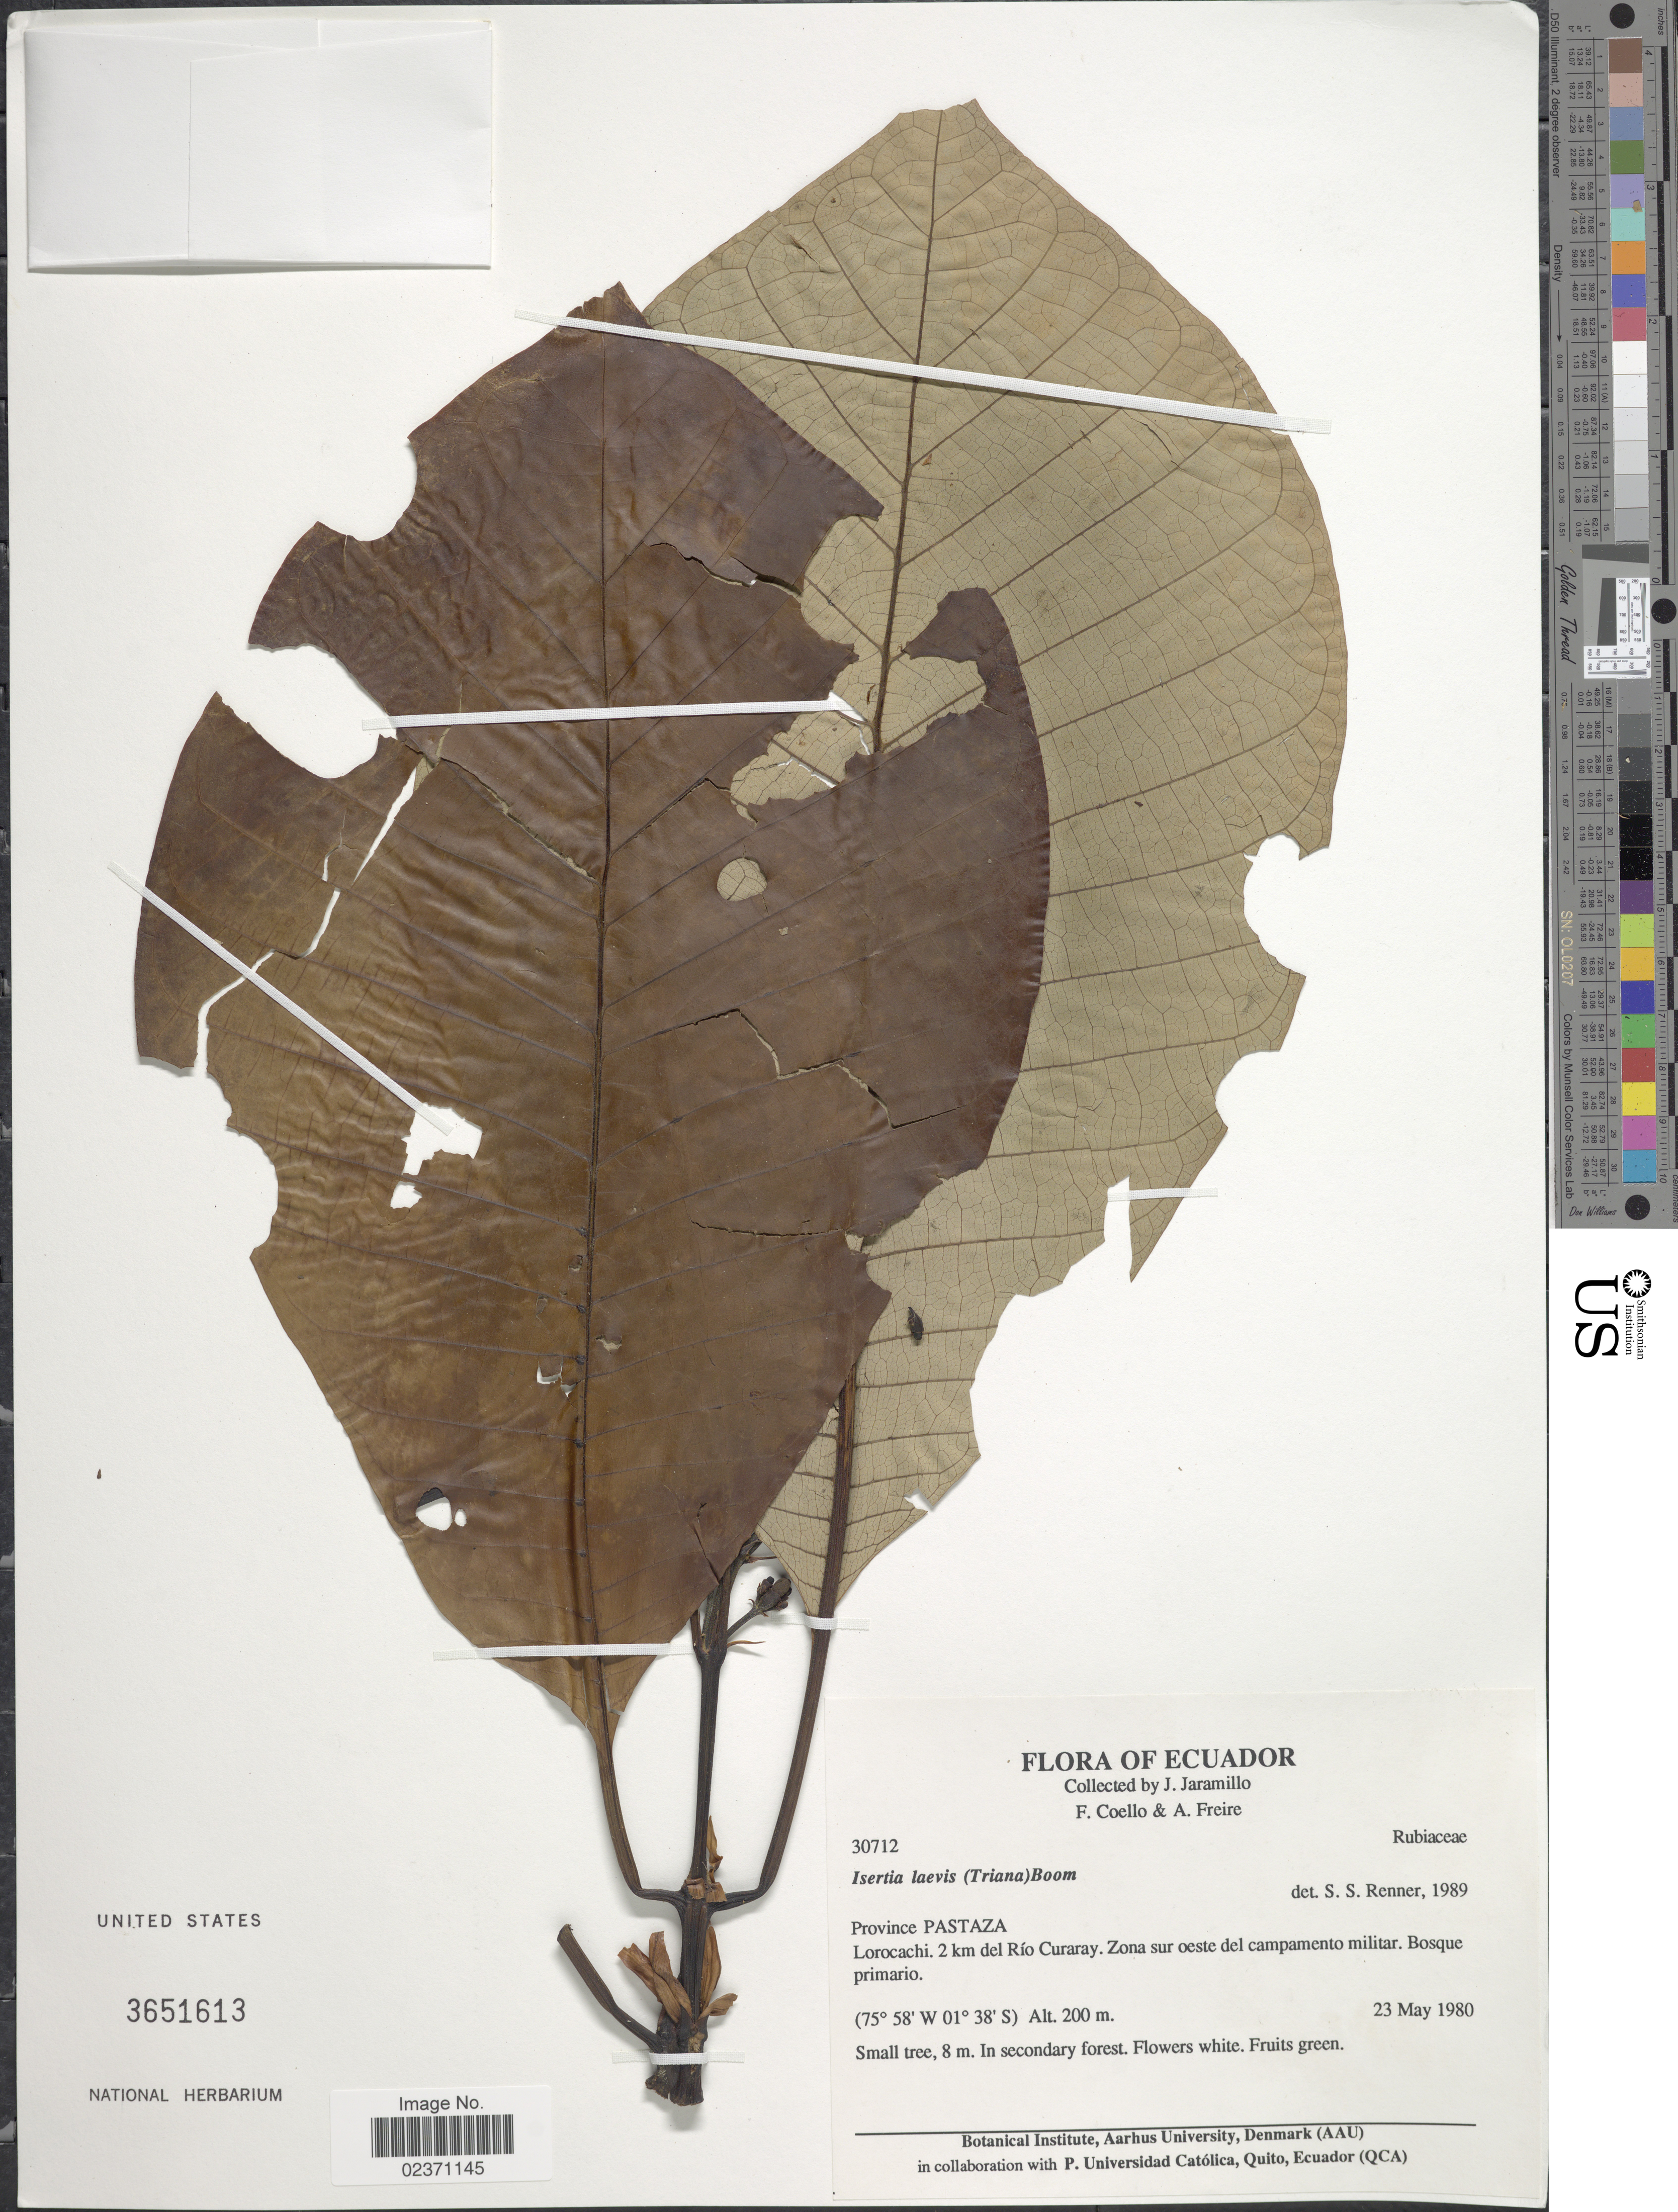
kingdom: Plantae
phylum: Tracheophyta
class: Magnoliopsida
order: Gentianales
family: Rubiaceae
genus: Isertia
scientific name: Isertia laevis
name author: (Triana) B.M. Boom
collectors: J. Jaramillo, F. Coello & A. Freire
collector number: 30712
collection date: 1980-05-23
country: Ecuador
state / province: Pastaza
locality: Lorocachi. 2 km del Rio Curaray. Zona sur oeste del campamento militar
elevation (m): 200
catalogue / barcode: US 3651613